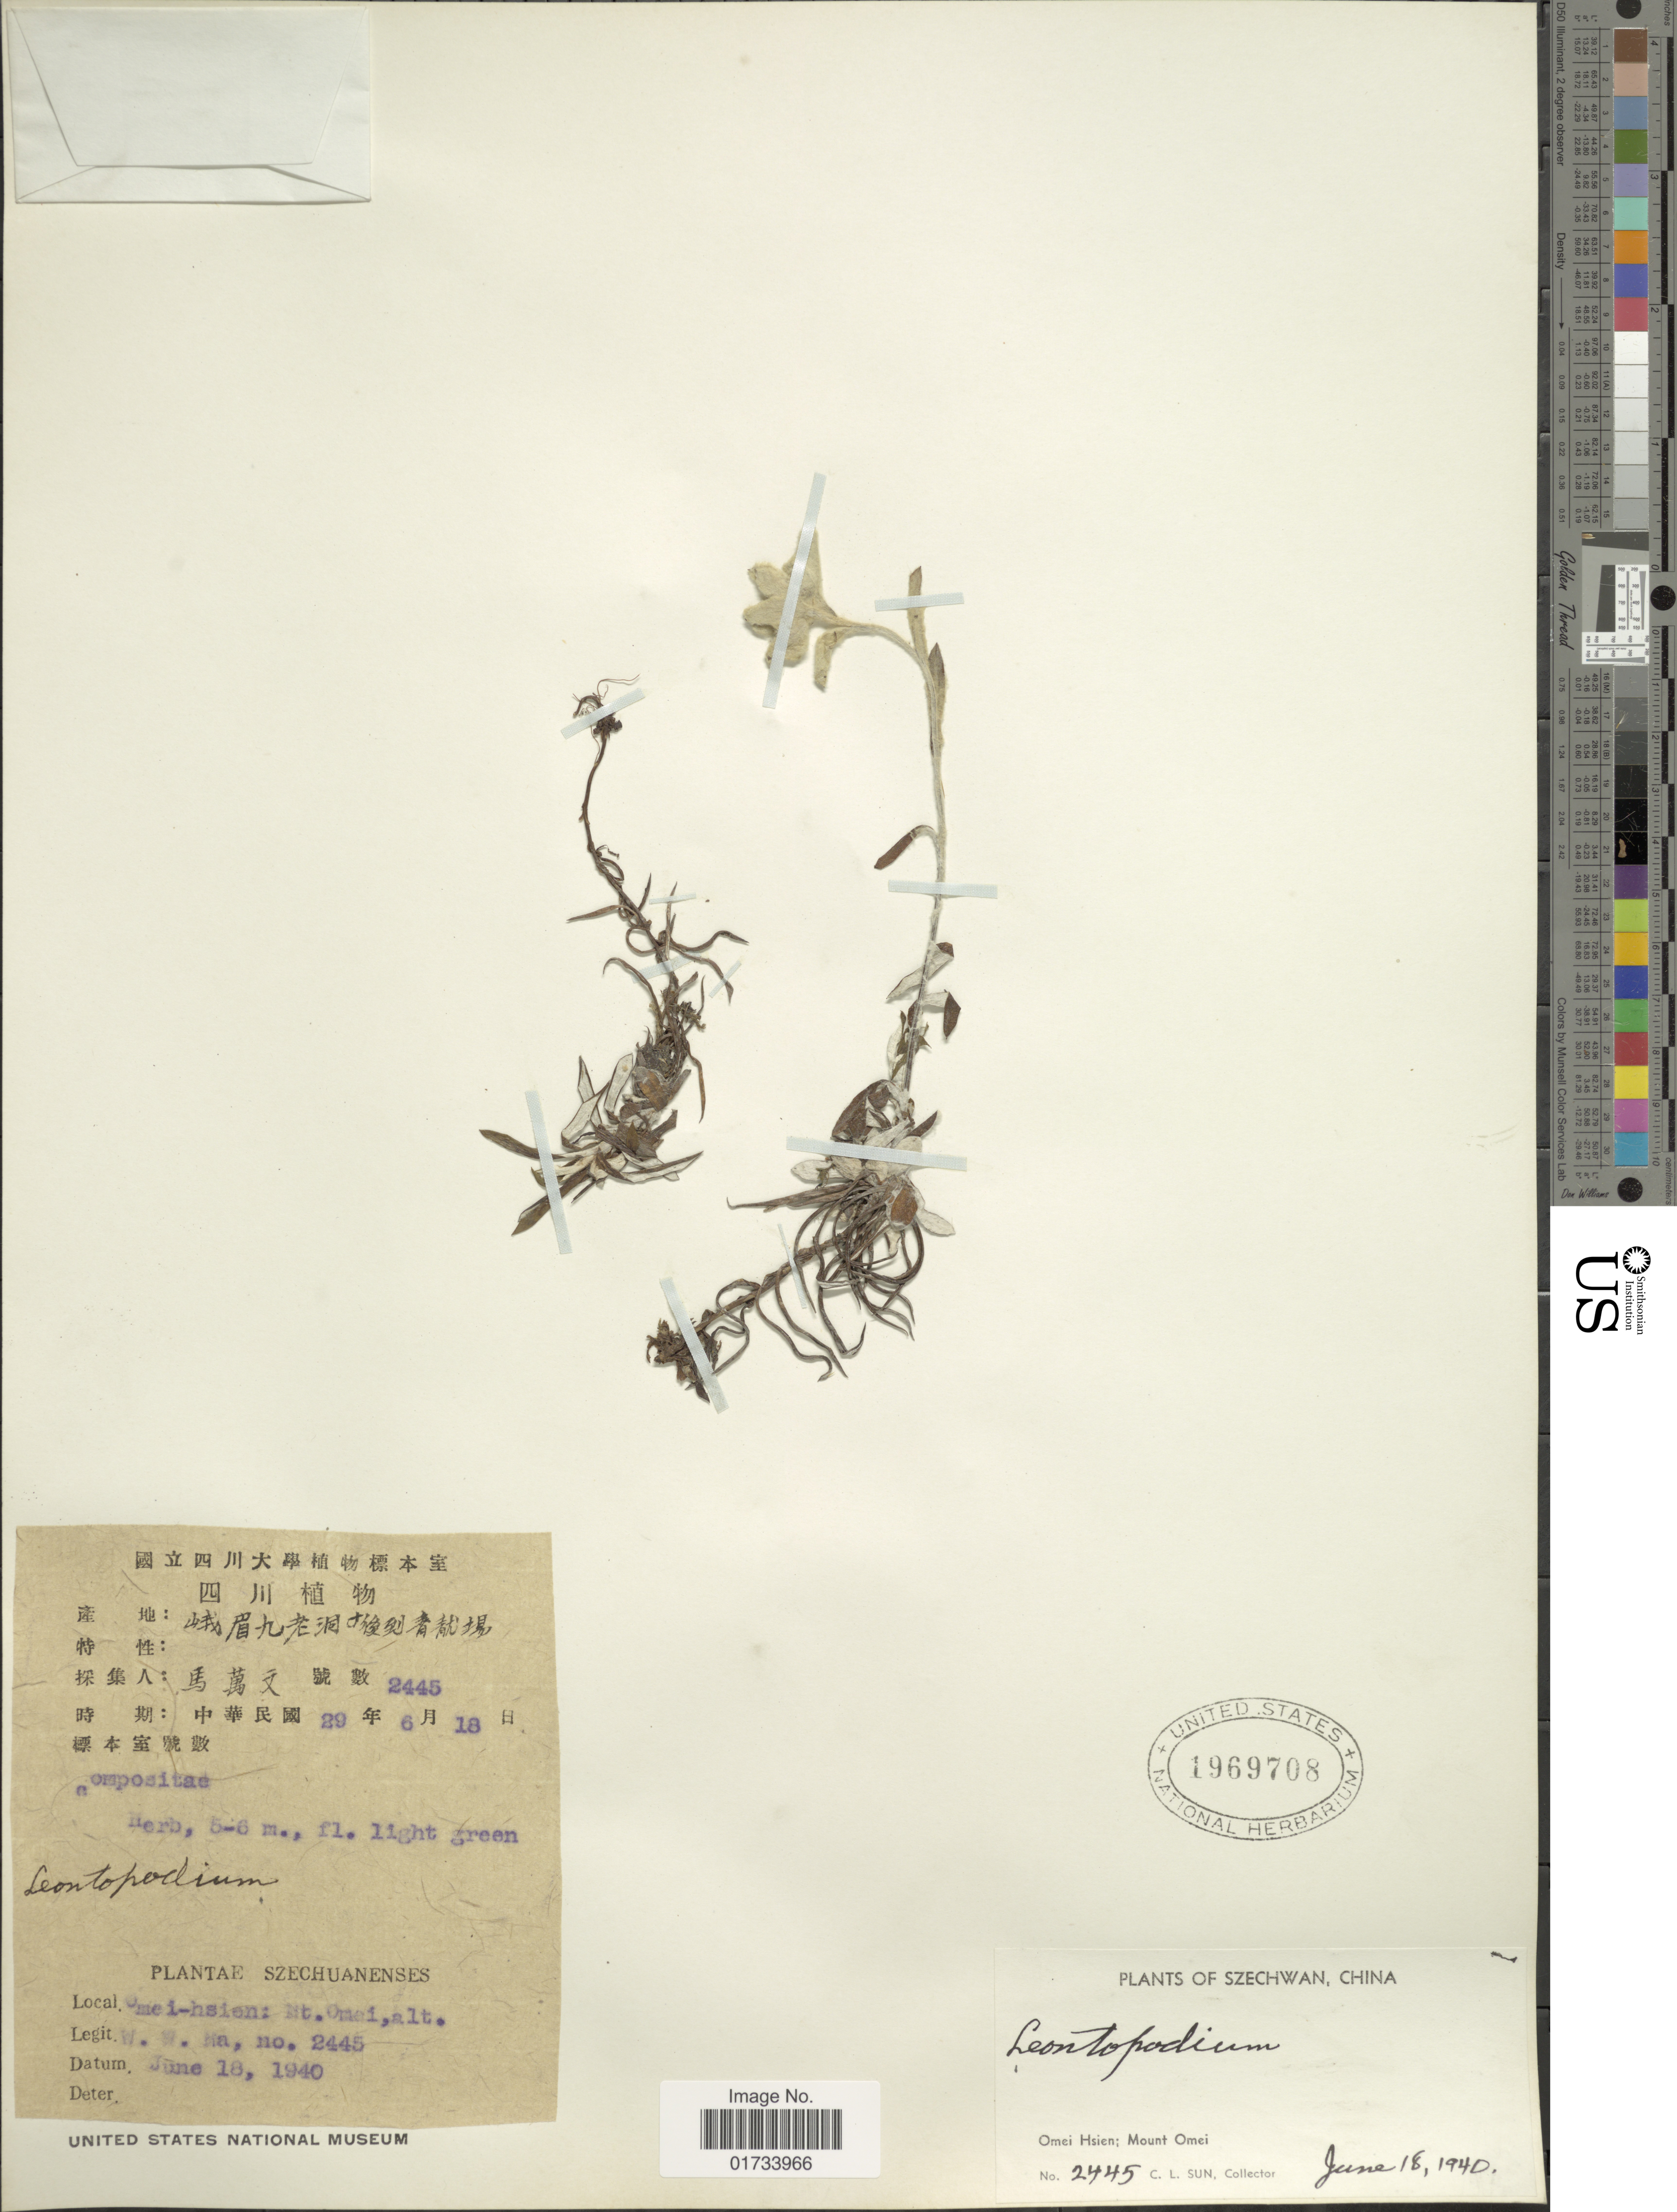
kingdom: Plantae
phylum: Tracheophyta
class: Magnoliopsida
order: Asterales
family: Asteraceae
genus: Leontopodium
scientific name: Leontopodium sp.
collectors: C. Sun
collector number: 2445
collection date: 1940-06-18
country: China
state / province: Sichuan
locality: Szechwan, Omei Hsien; Mount Omei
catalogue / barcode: US 1969708